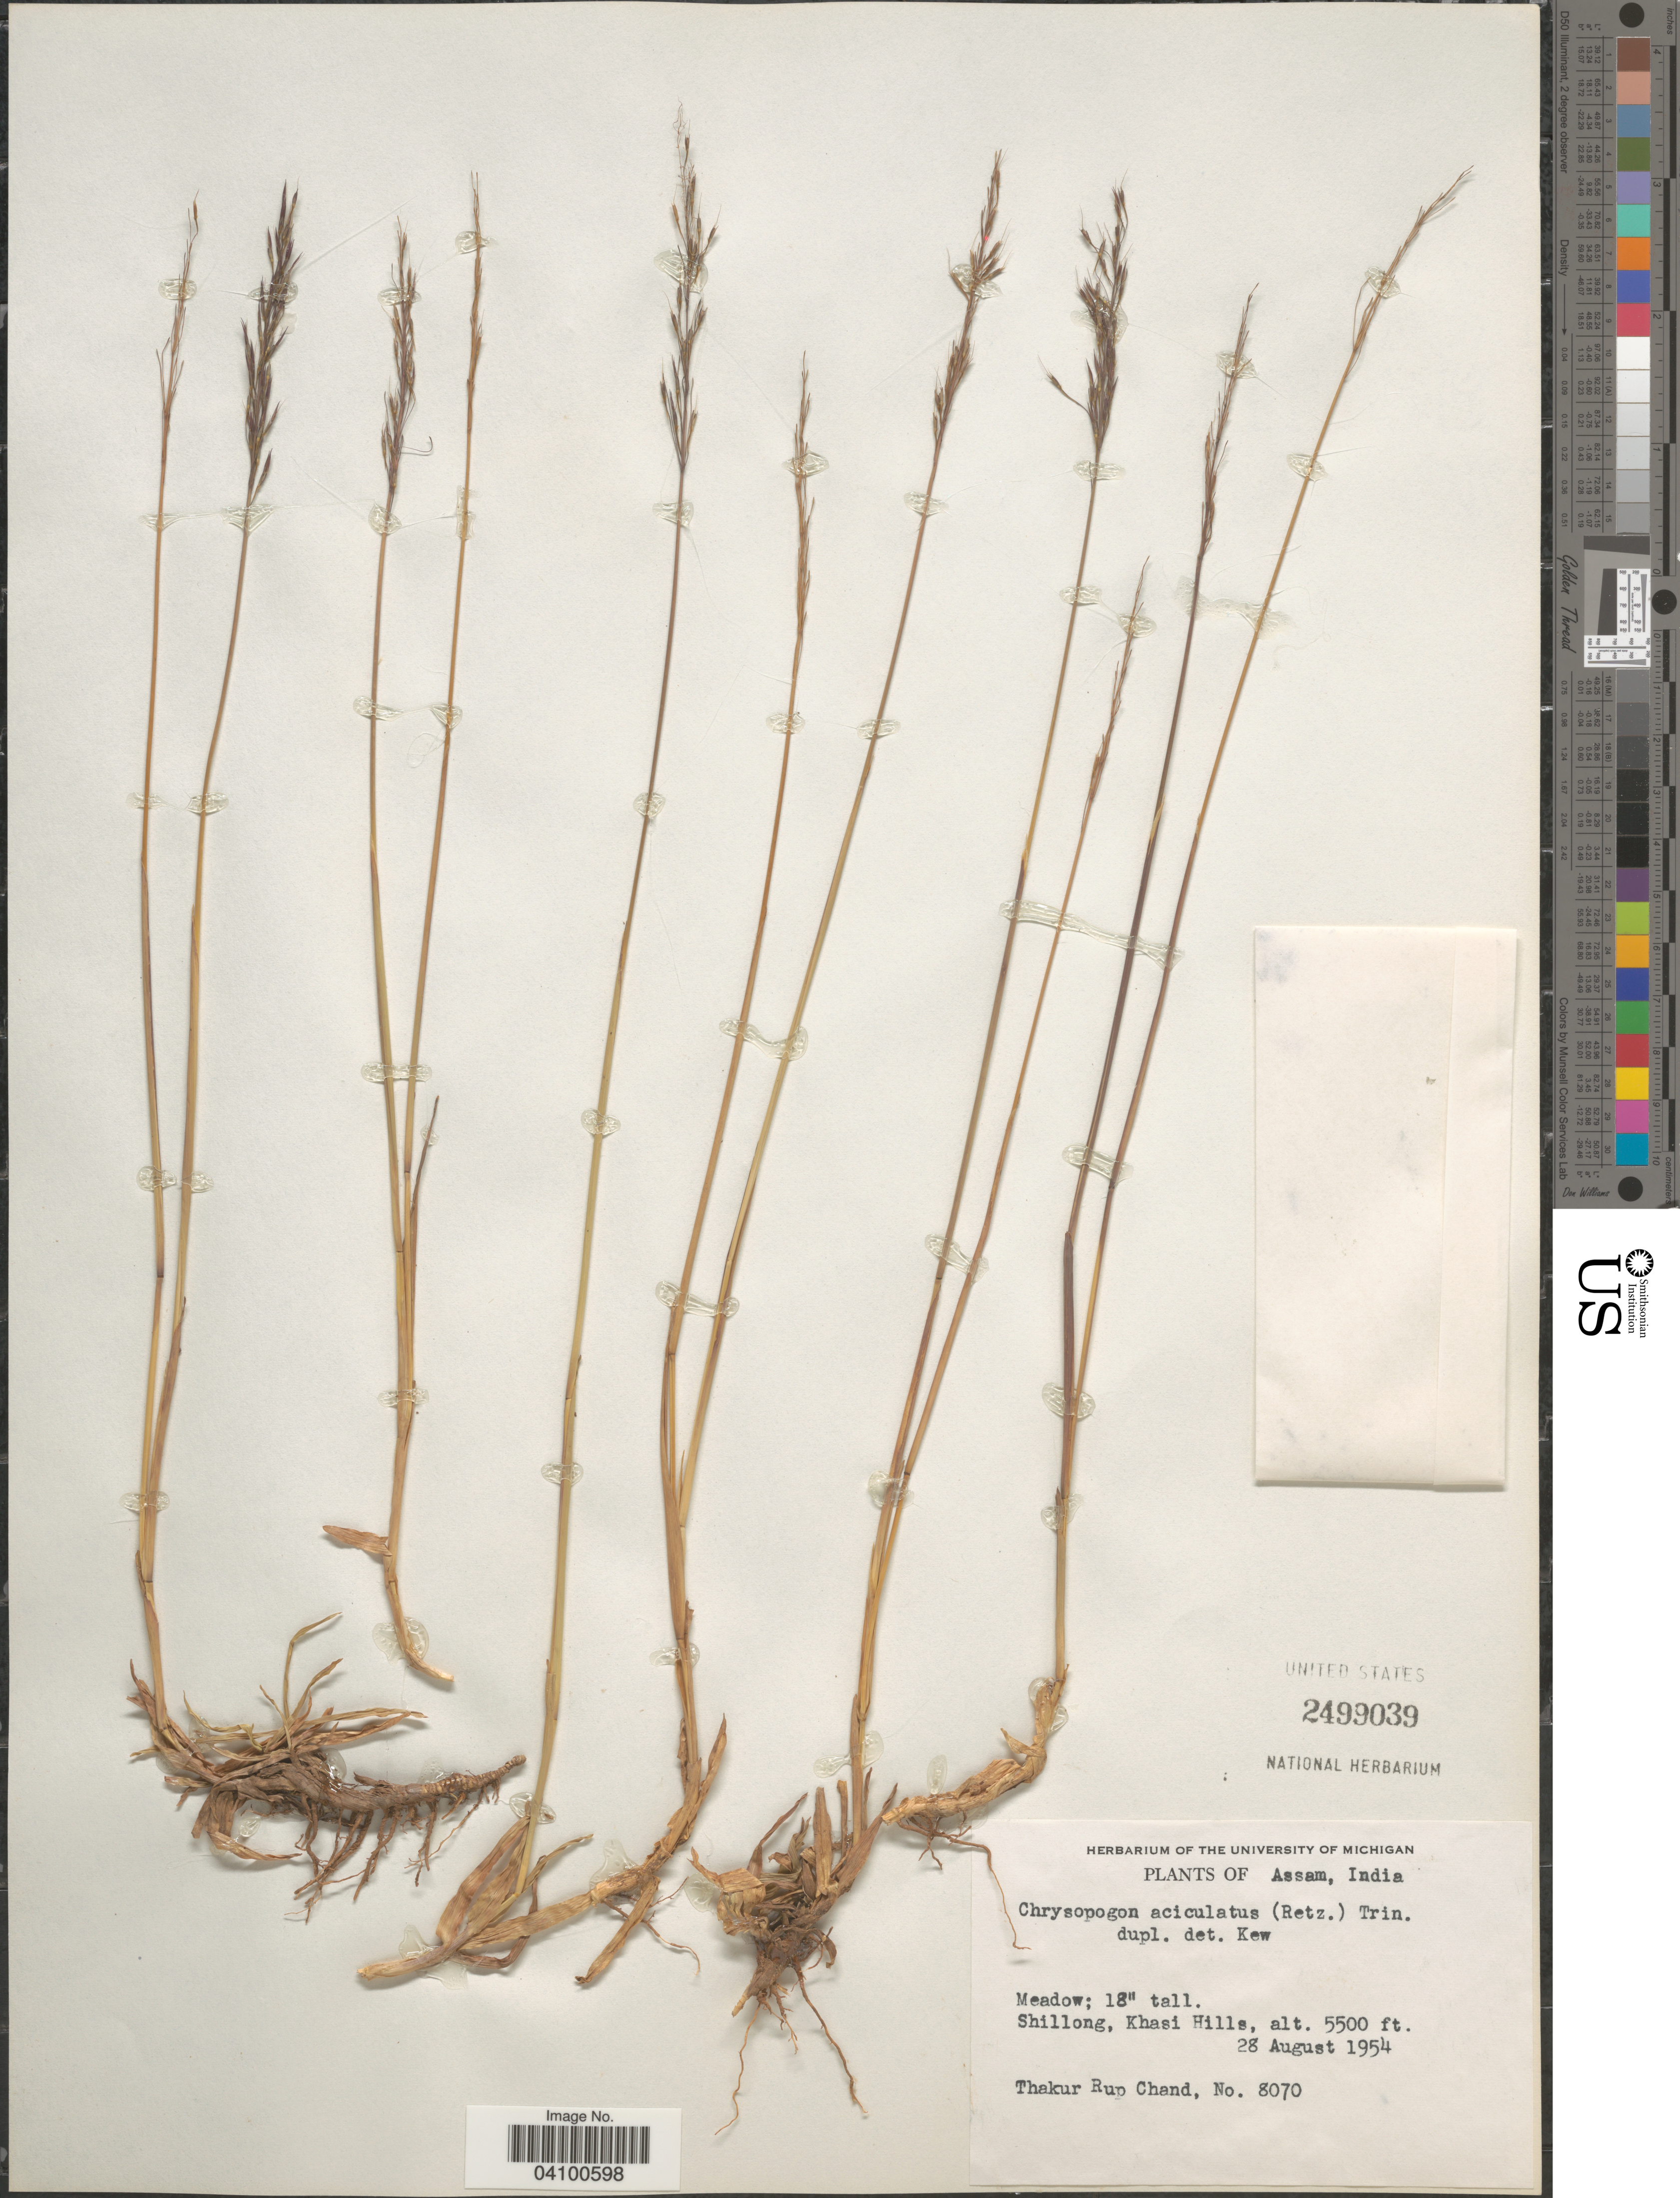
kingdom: Plantae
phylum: Tracheophyta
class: Liliopsida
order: Poales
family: Poaceae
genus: Chrysopogon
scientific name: Chrysopogon aciculatus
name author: (Retz.) Trin.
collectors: T. R. Chand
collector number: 8070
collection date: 1954-08-28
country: India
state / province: Meghalaya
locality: Shillong, Khasi Hills.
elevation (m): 1676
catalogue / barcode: US 2499039